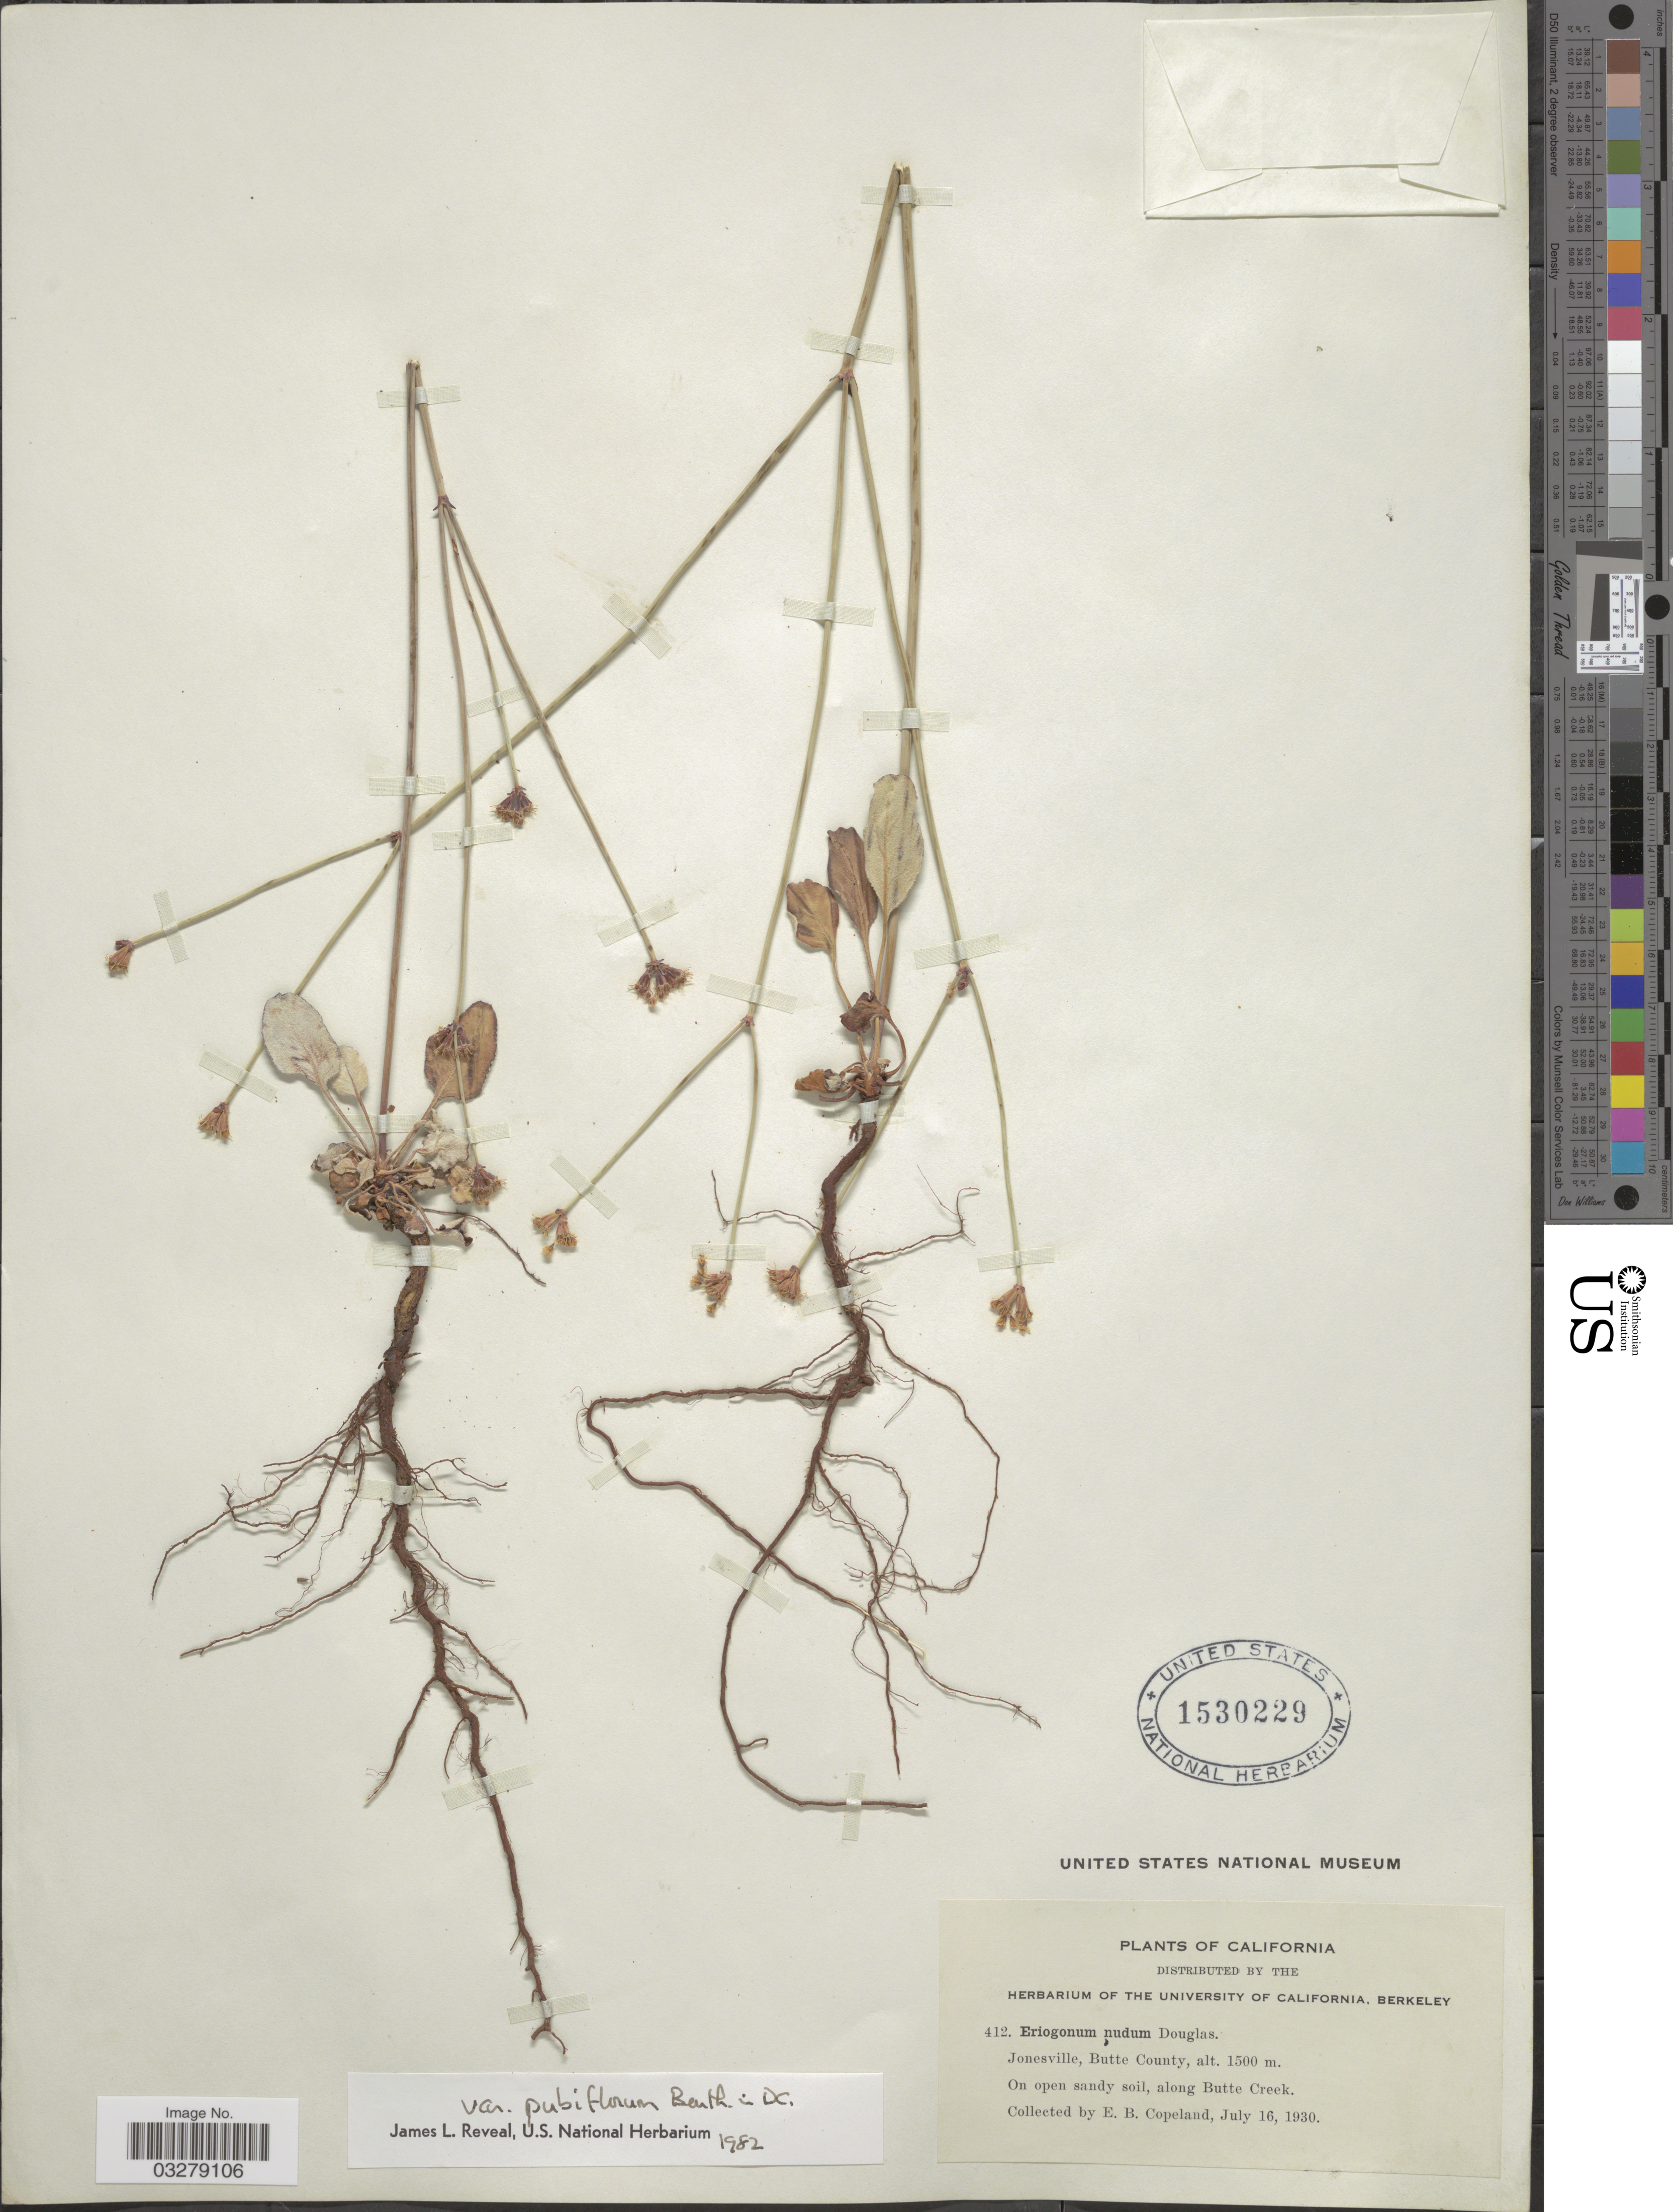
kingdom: Plantae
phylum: Tracheophyta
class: Magnoliopsida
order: Caryophyllales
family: Polygonaceae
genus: Eriogonum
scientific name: Eriogonum nudum var. pubiflorum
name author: Benth. in DC.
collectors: E. B. Copeland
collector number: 412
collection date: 1930-07-16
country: United States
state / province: California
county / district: Butte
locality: Jonesville, Butte County. On open sandy soil, along Butte Creek.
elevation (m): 1500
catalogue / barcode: US 1530229